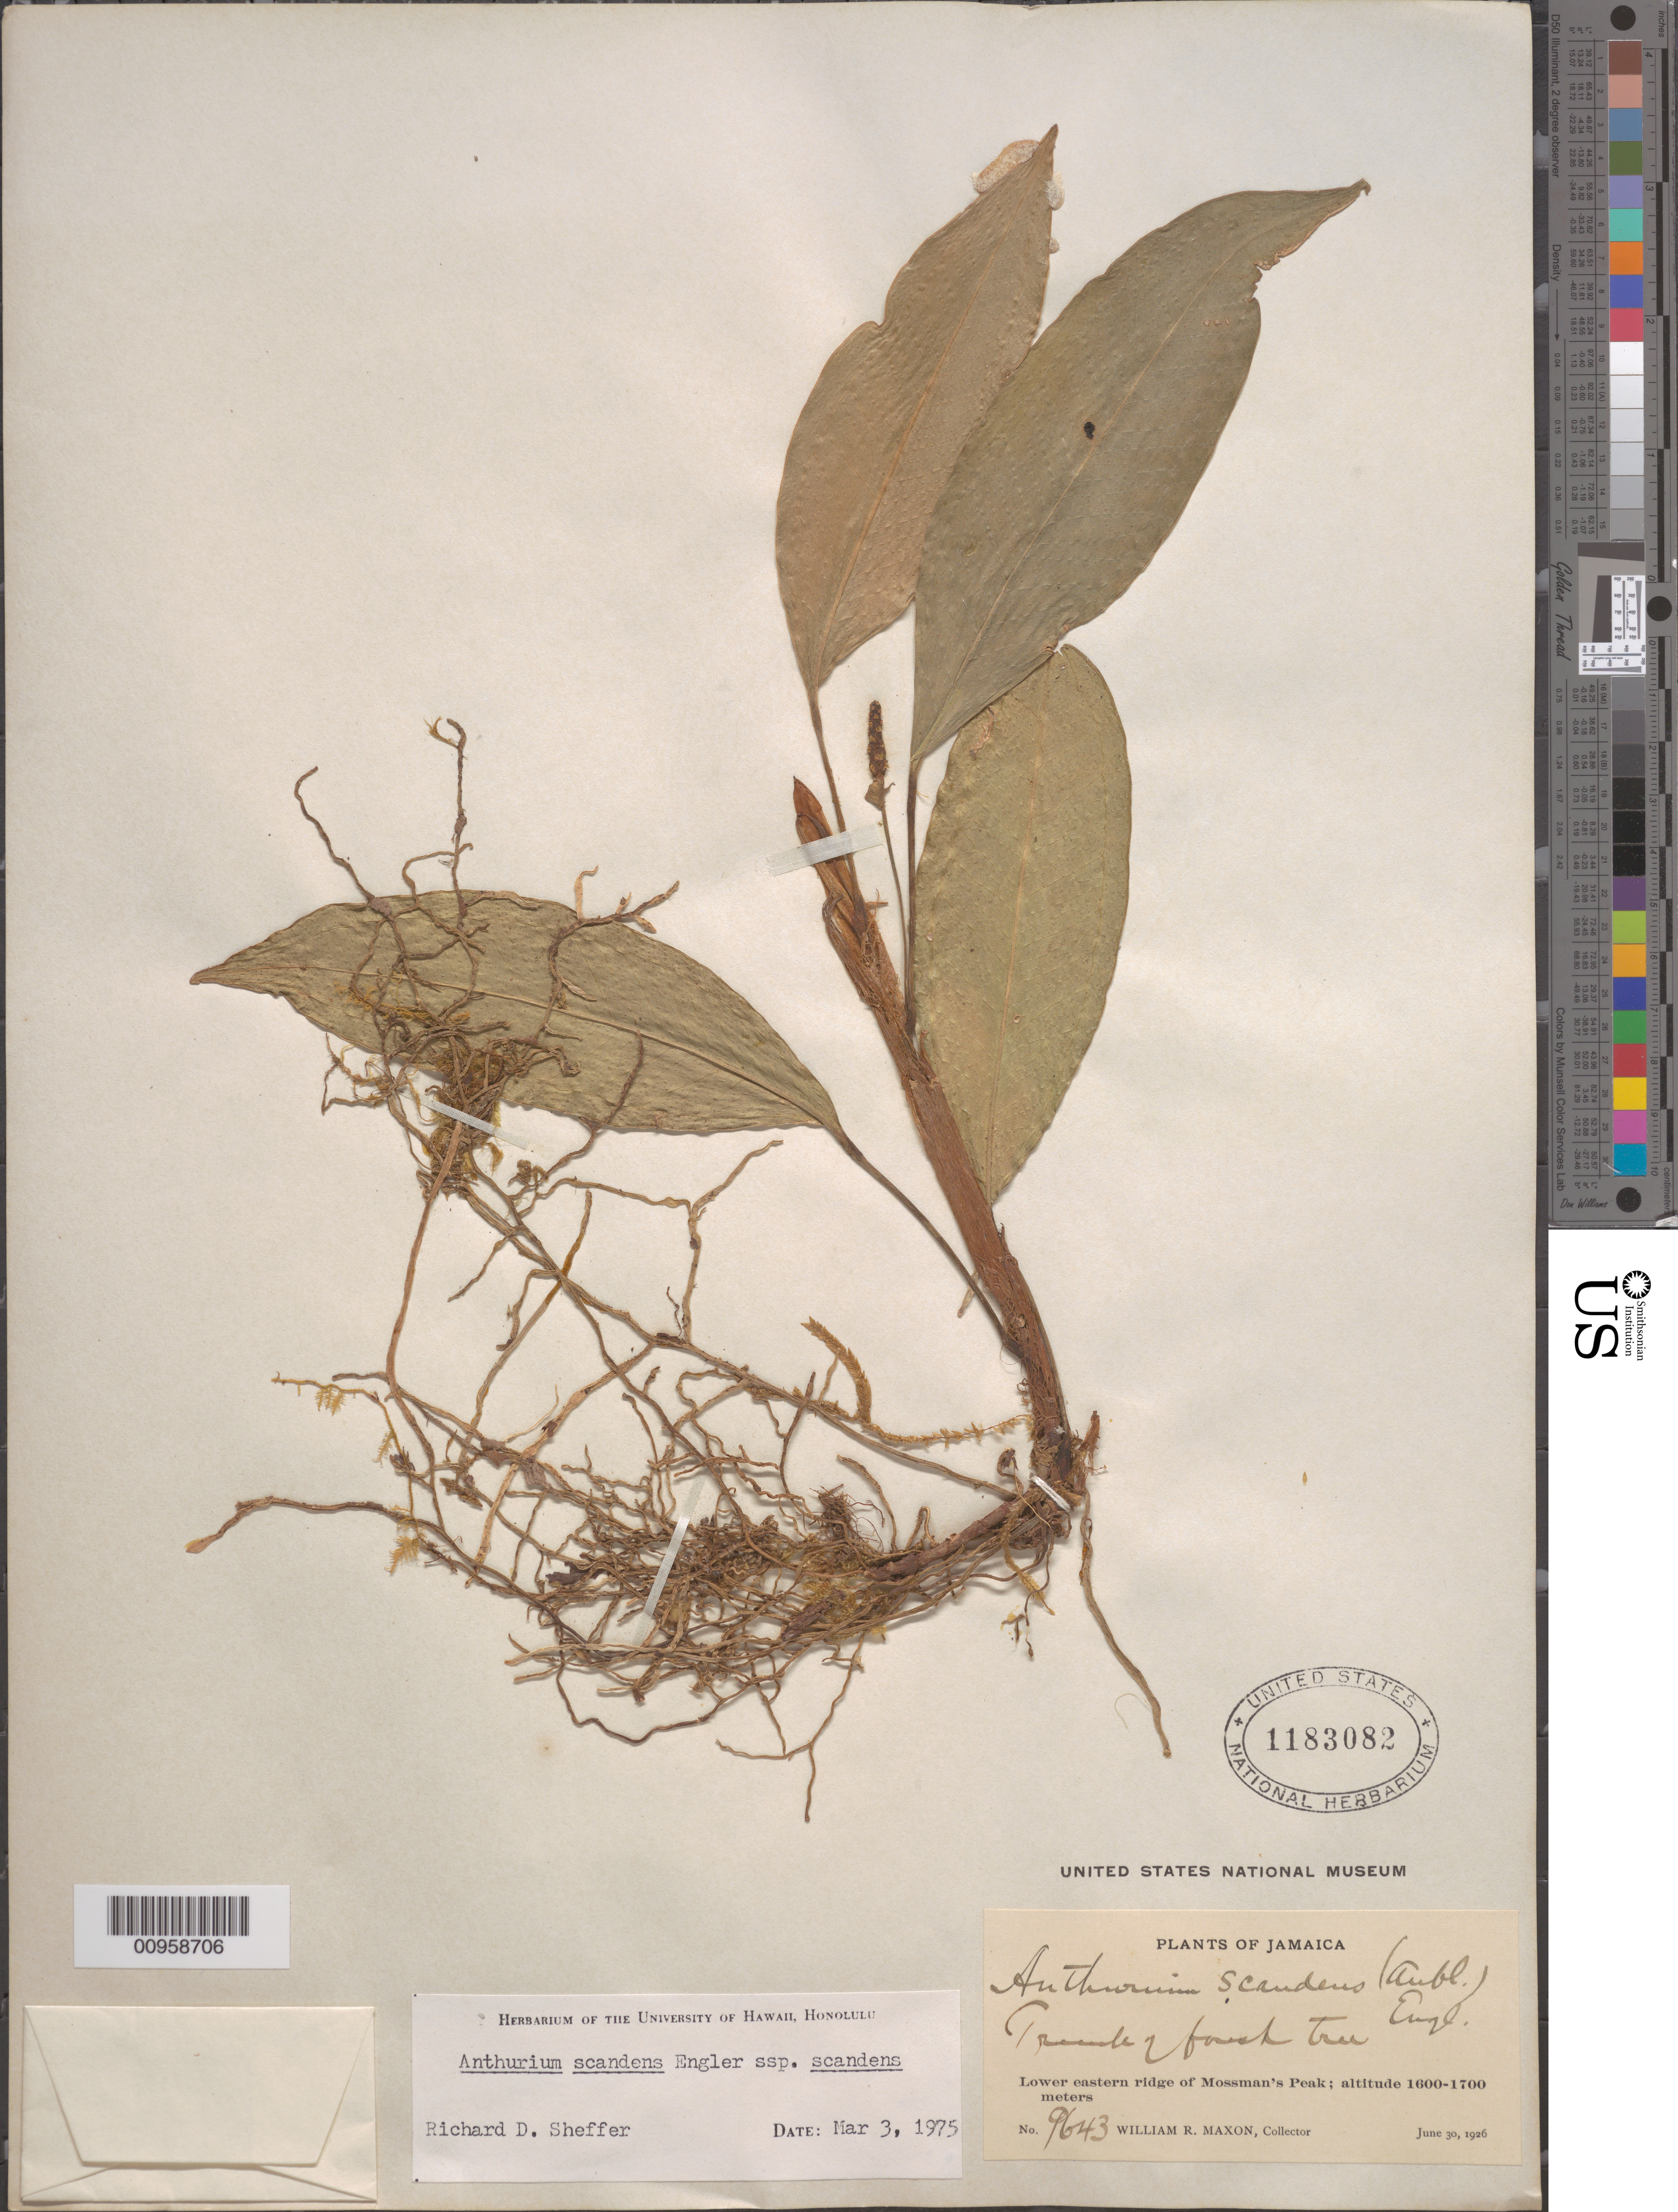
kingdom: Plantae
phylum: Tracheophyta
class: Liliopsida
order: Alismatales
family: Araceae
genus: Anthurium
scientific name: Anthurium scandens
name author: (Aubl.) Engl.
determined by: Sheffer, R. D.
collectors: W. R. Maxon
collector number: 9643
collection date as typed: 30 Jun 1926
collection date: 1926-06-30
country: Jamaica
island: Jamaica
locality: Lower eastern ridge of Mossman's Peak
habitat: Ground of forest tree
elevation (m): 1600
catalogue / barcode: US 1183082